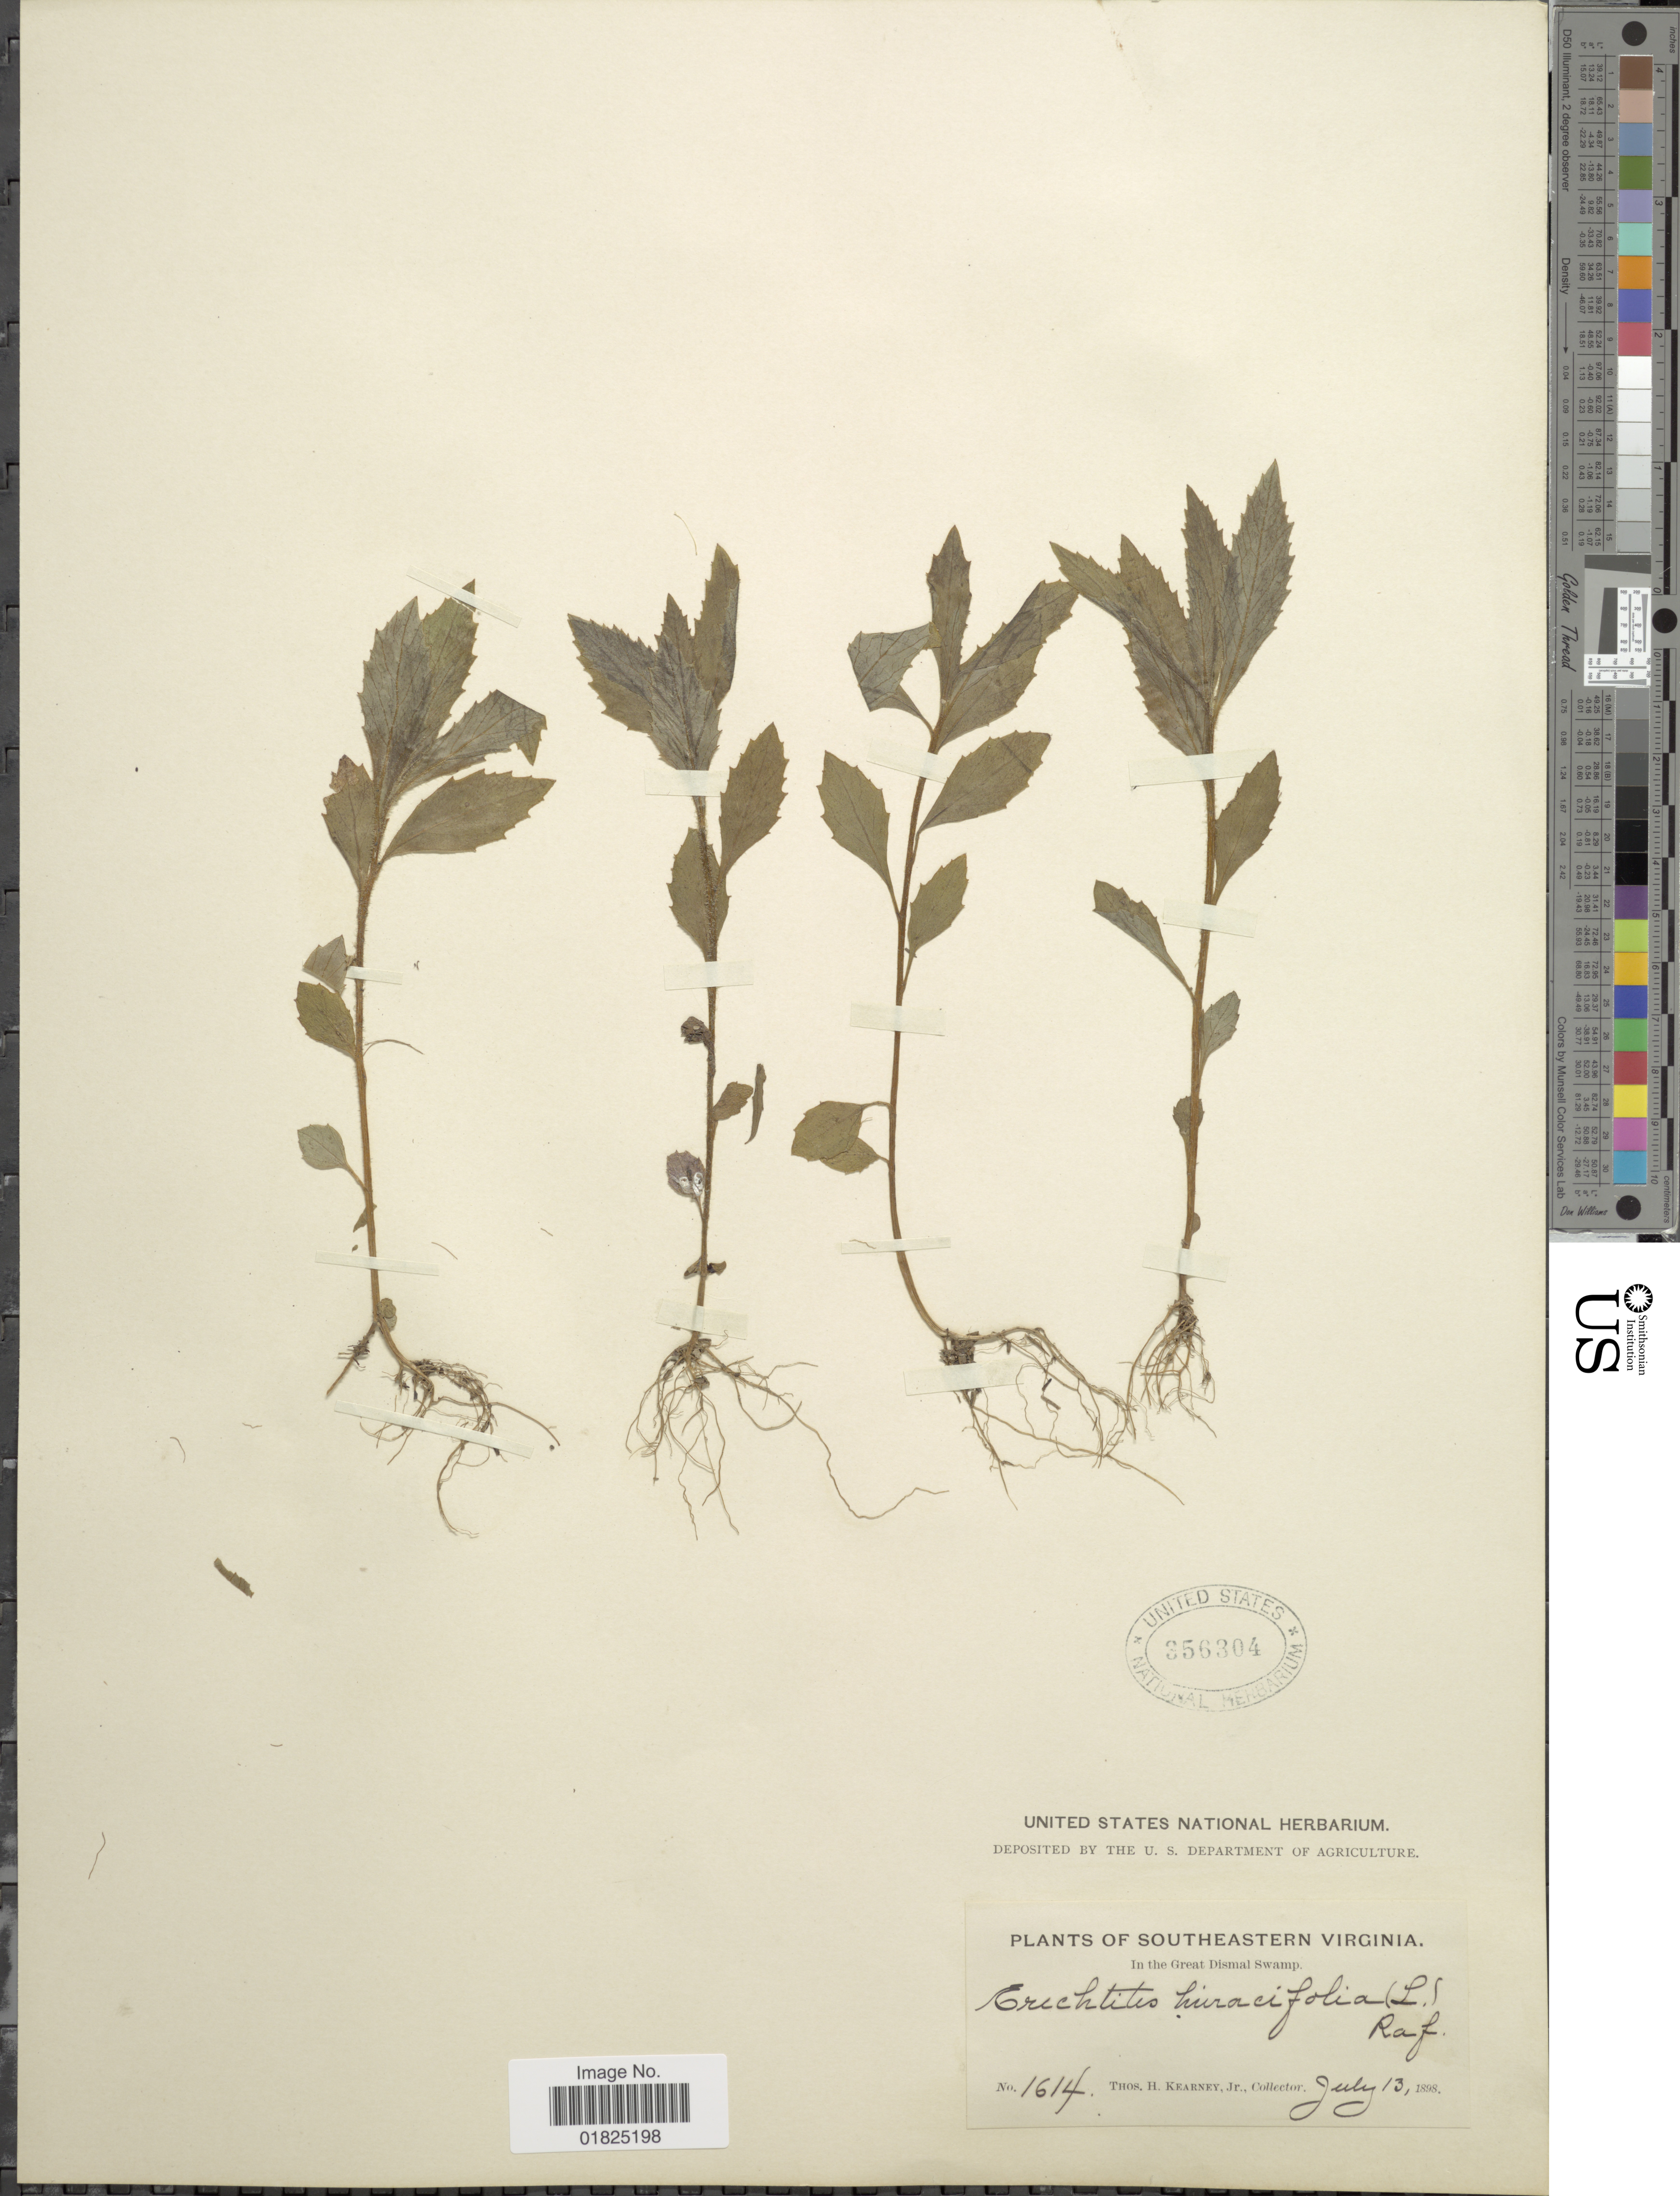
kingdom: Plantae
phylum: Tracheophyta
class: Magnoliopsida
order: Asterales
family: Asteraceae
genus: Erechtites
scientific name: Erechtites hieraciifolius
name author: (L.) Raf. ex DC.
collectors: T. H. Kearney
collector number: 1614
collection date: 1898-07-13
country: United States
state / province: Virginia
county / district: City of Chesapeake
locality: Southeastern Virginia. In the Great Dismal Swamp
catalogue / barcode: US 356304